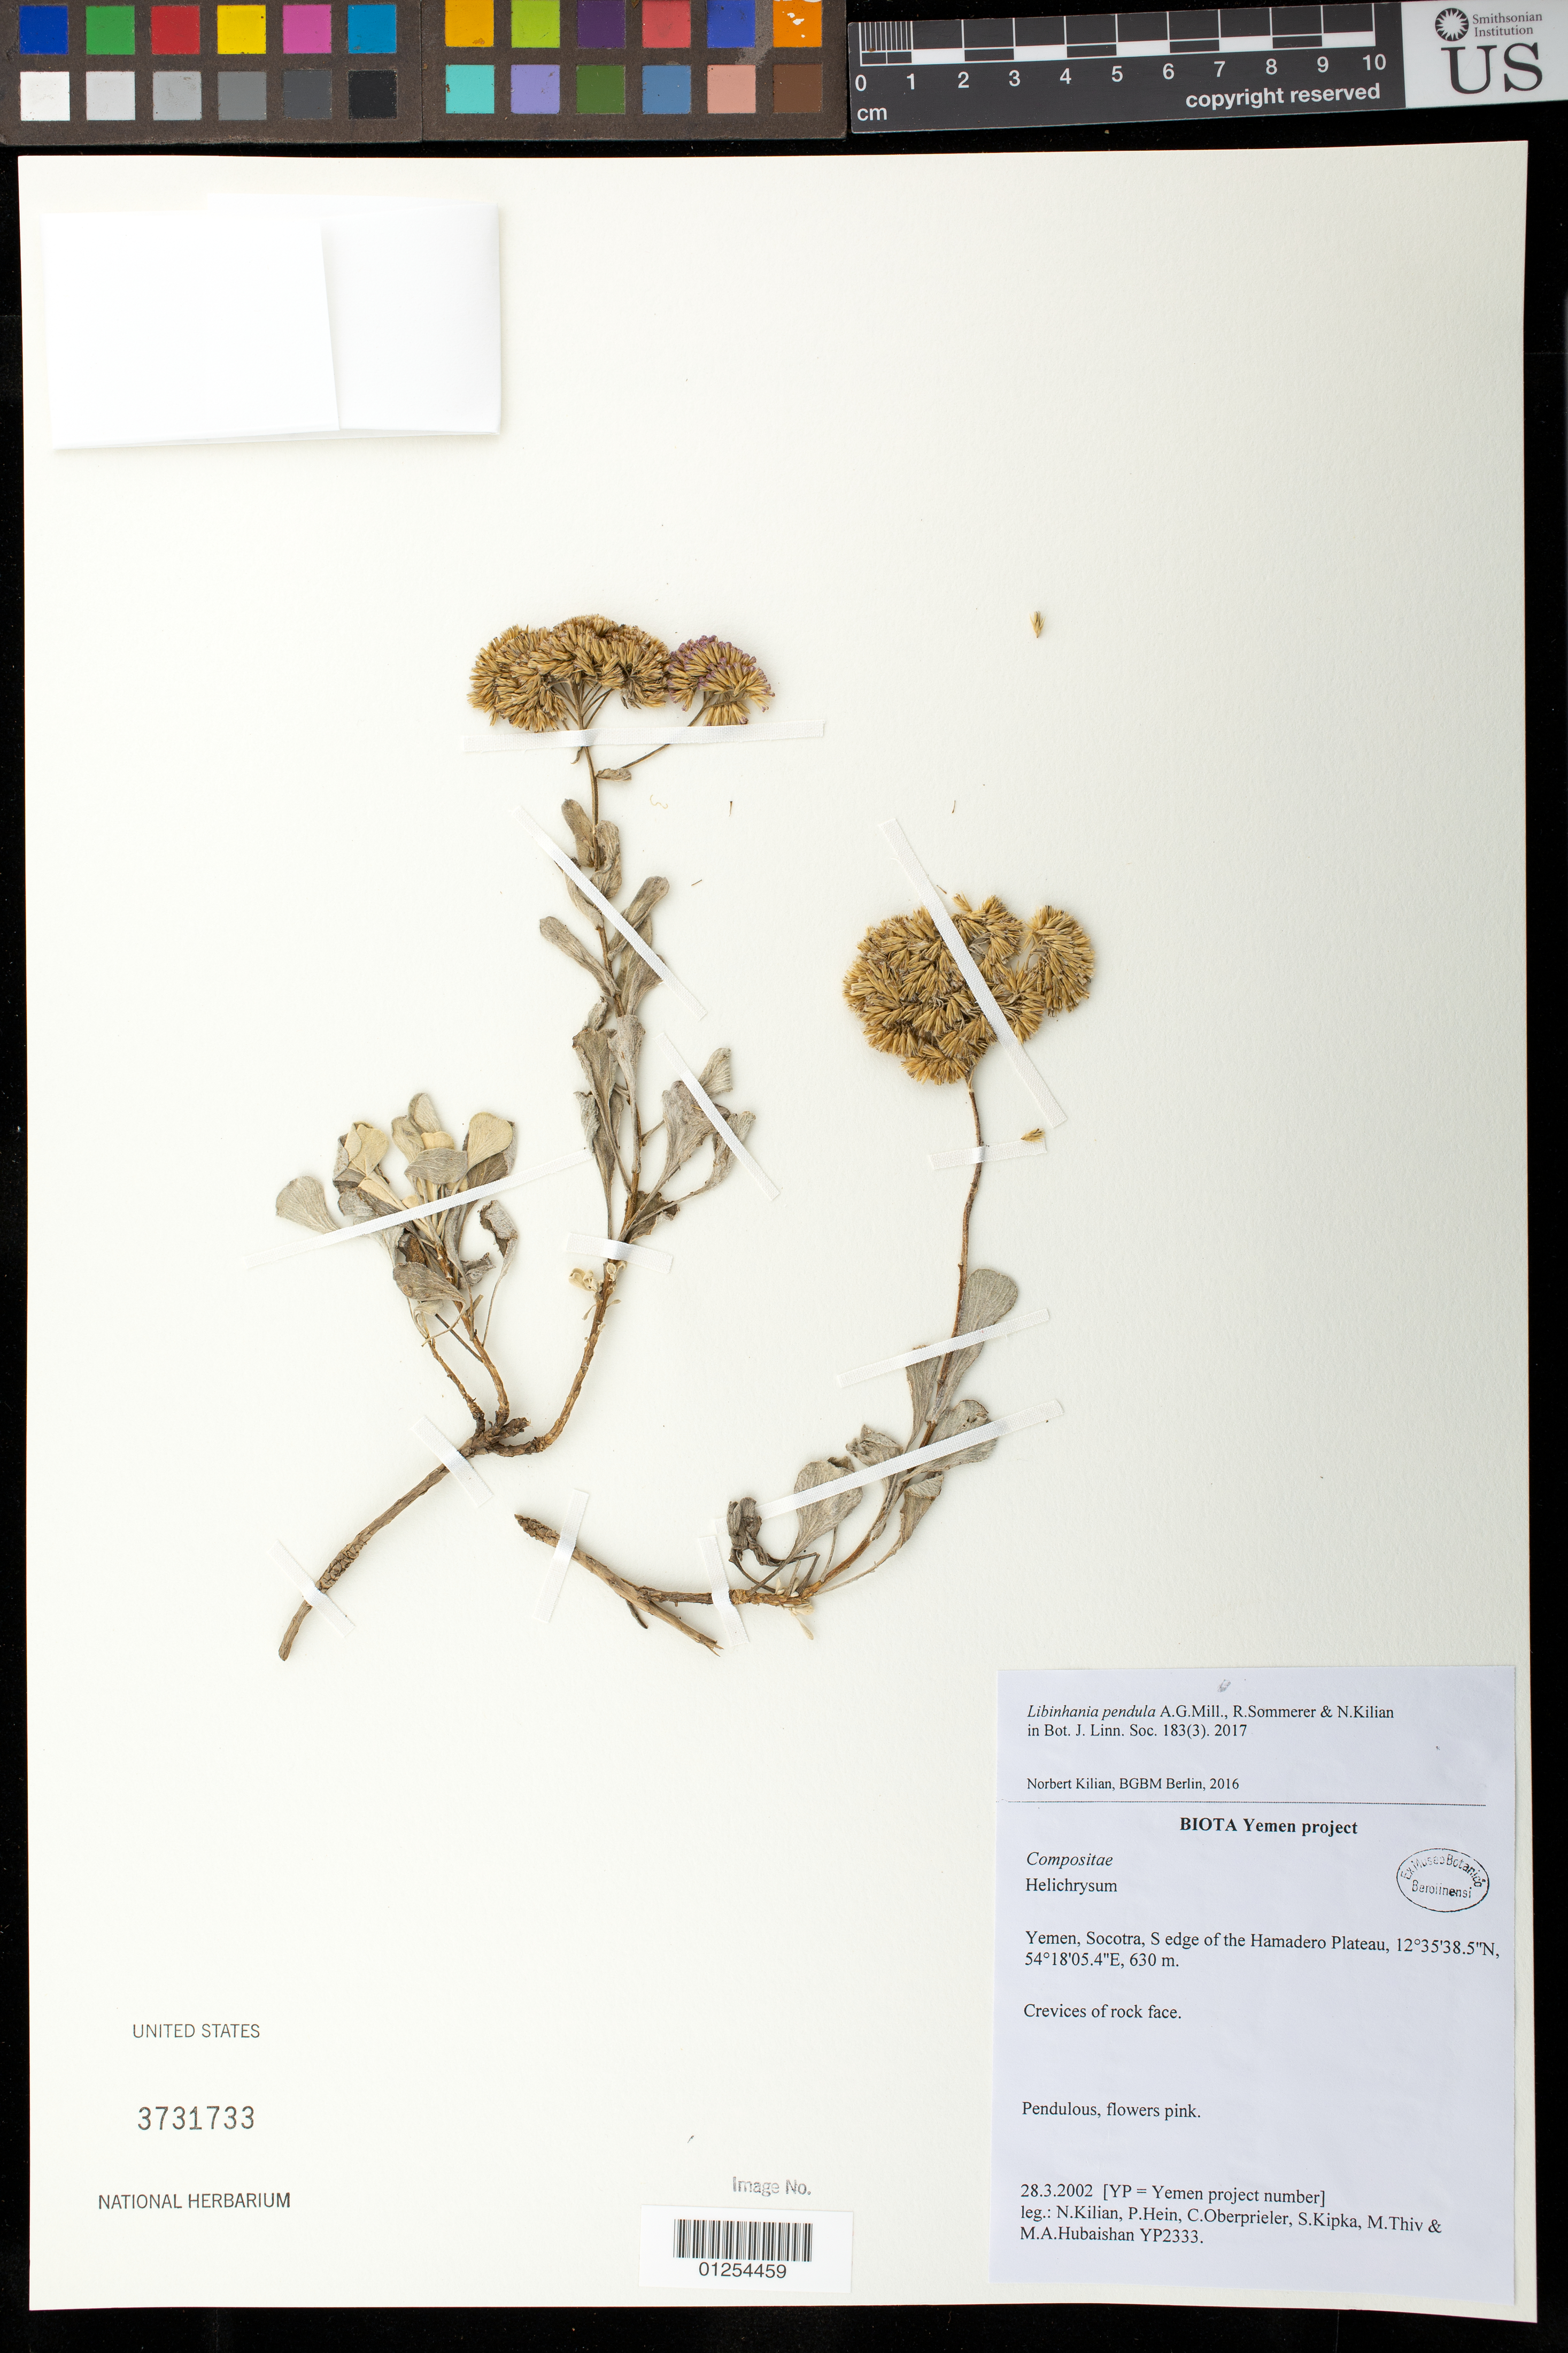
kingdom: Plantae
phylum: Tracheophyta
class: Magnoliopsida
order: Asterales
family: Asteraceae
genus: Libinhania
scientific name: Libinhania pendula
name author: A.G. Mill. et al.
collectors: P. Hein, C. Oberprieler, S. Kipka, M. Thiv & M. Hubaishan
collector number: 2333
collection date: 2002-03-28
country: Yemen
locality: Yemen, Socotra, S edge of the Hamadero Plateau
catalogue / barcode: US 3731733